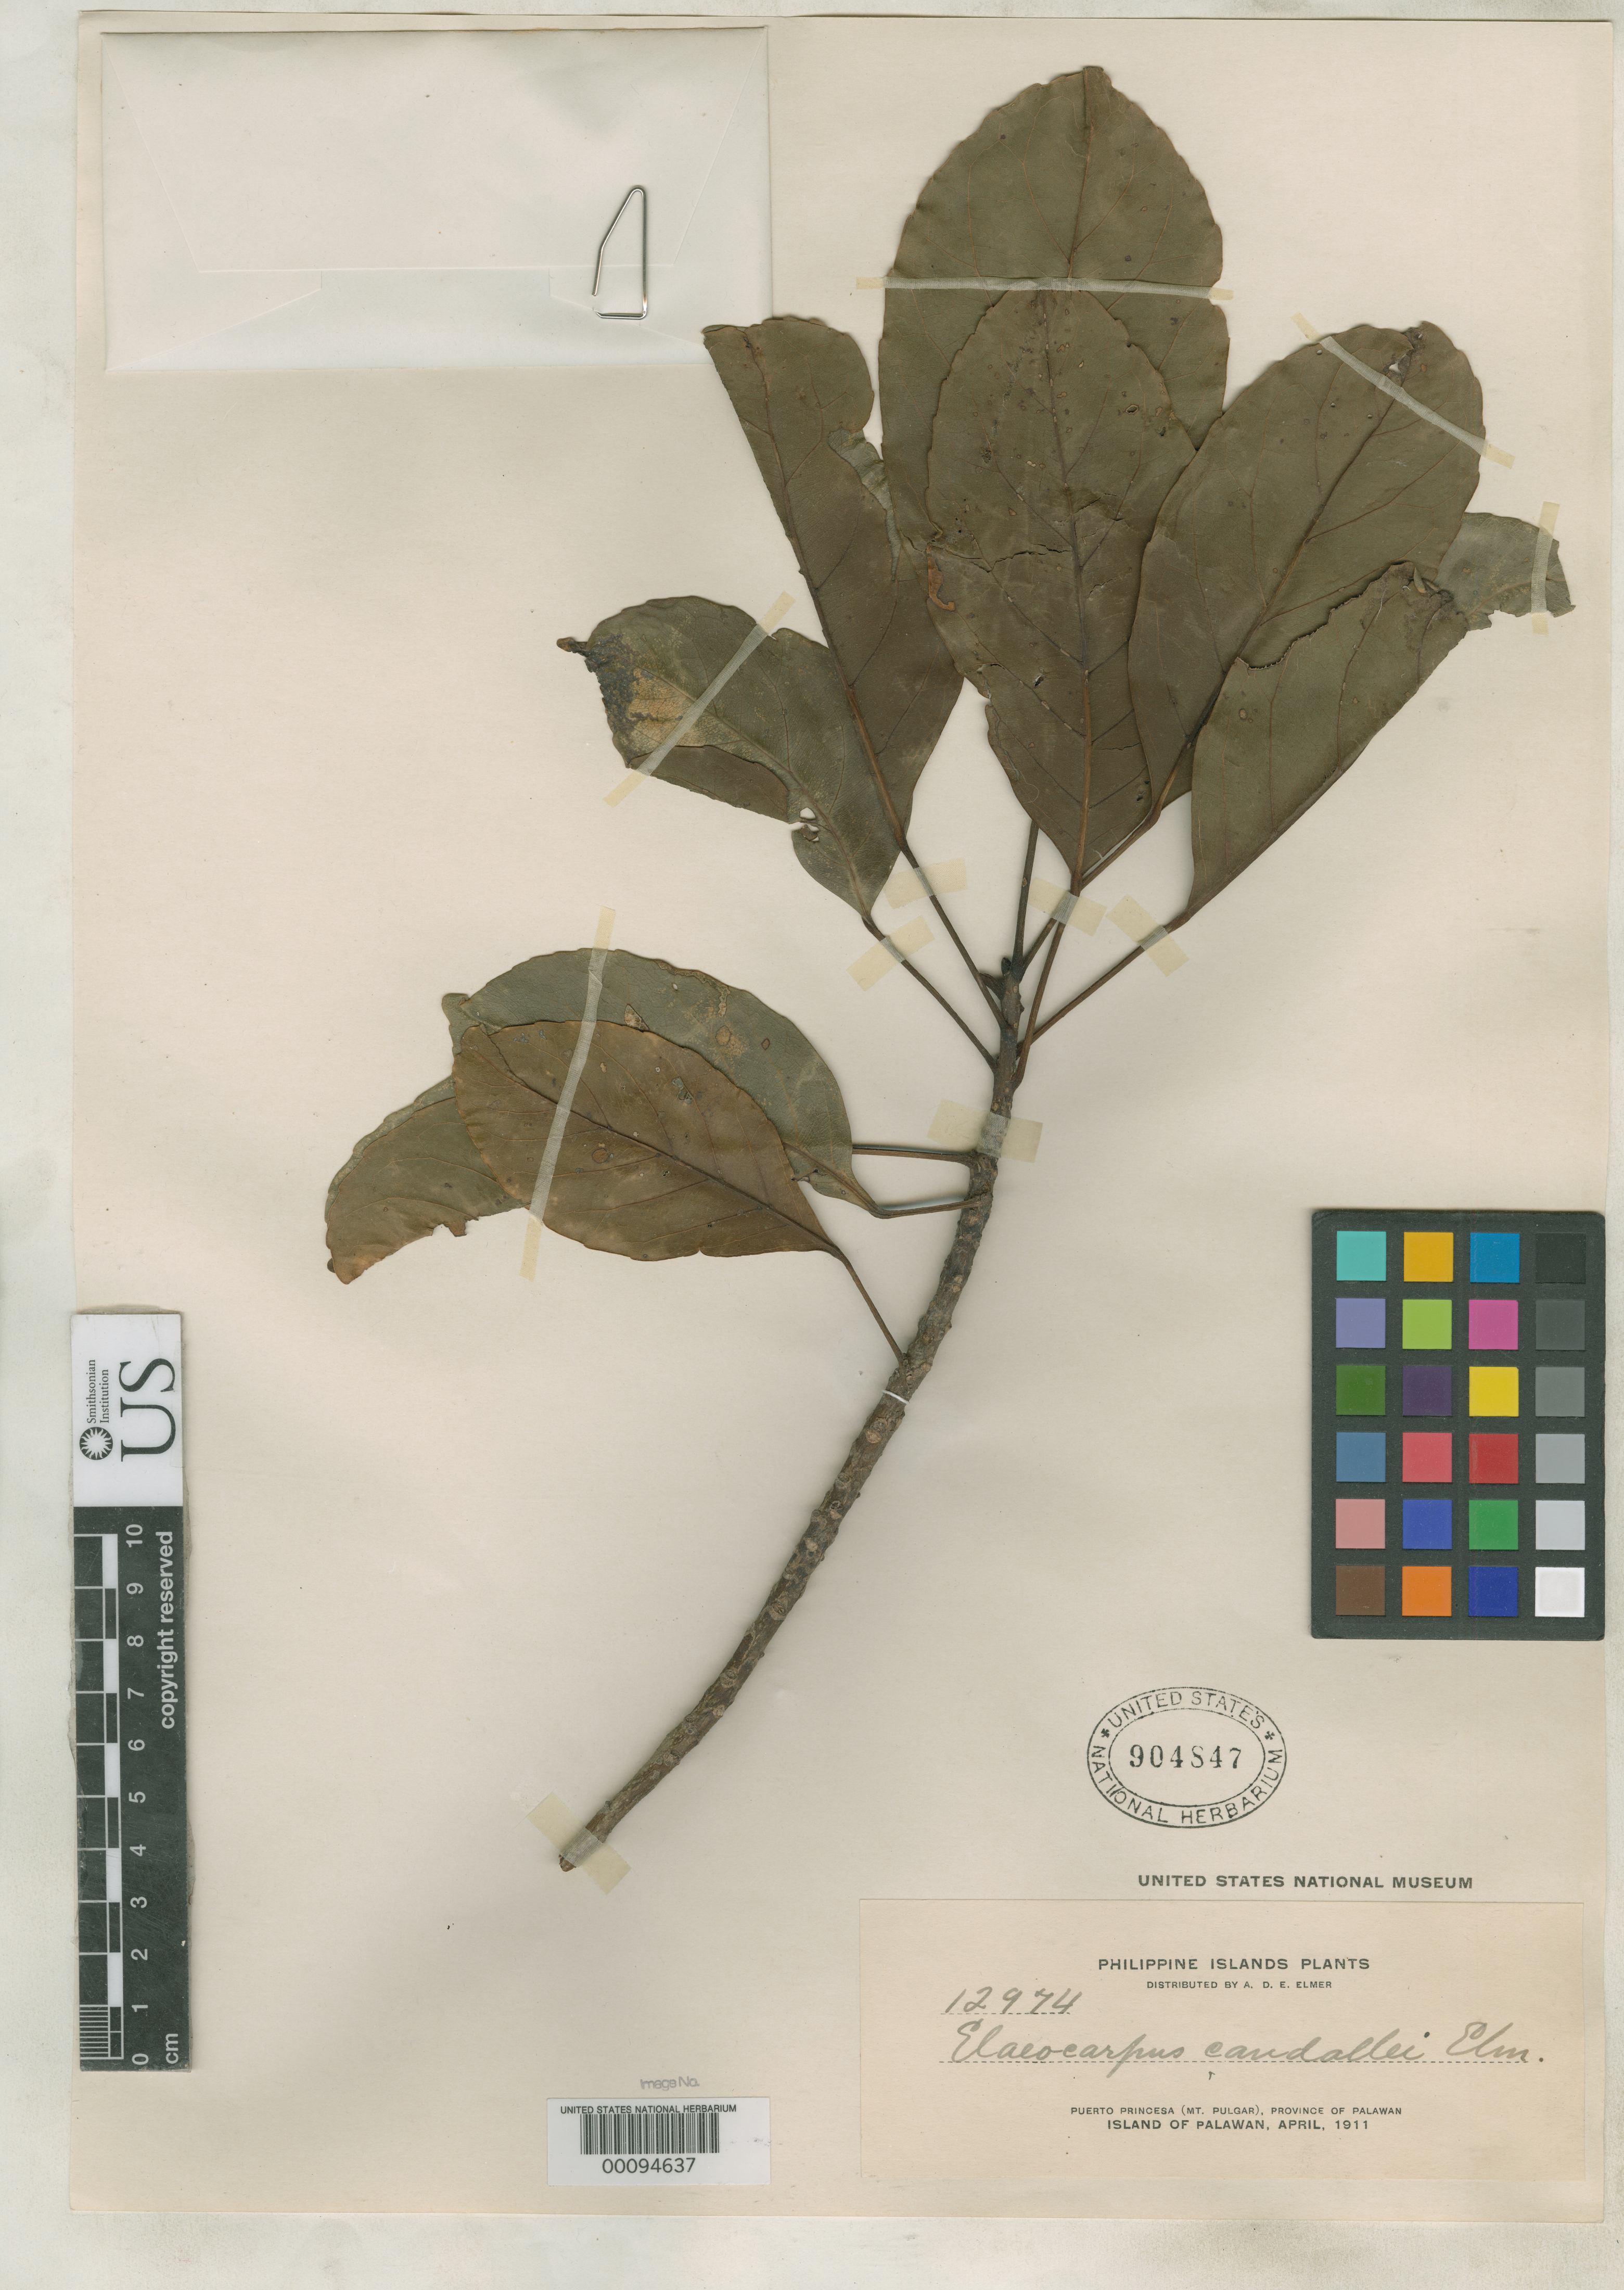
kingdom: Plantae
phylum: Tracheophyta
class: Magnoliopsida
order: Oxalidales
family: Elaeocarpaceae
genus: Elaeocarpus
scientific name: Elaeocarpus candollei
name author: Elmer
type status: Isotype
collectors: A. D. E. Elmer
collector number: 12974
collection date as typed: Apr 1911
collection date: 1911-04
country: Philippines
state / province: Mimaropa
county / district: Palawan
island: Palawan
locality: Puerto Princesa (Mt. Pulgar), Province of Palawan, Island of Palawan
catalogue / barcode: US 904847